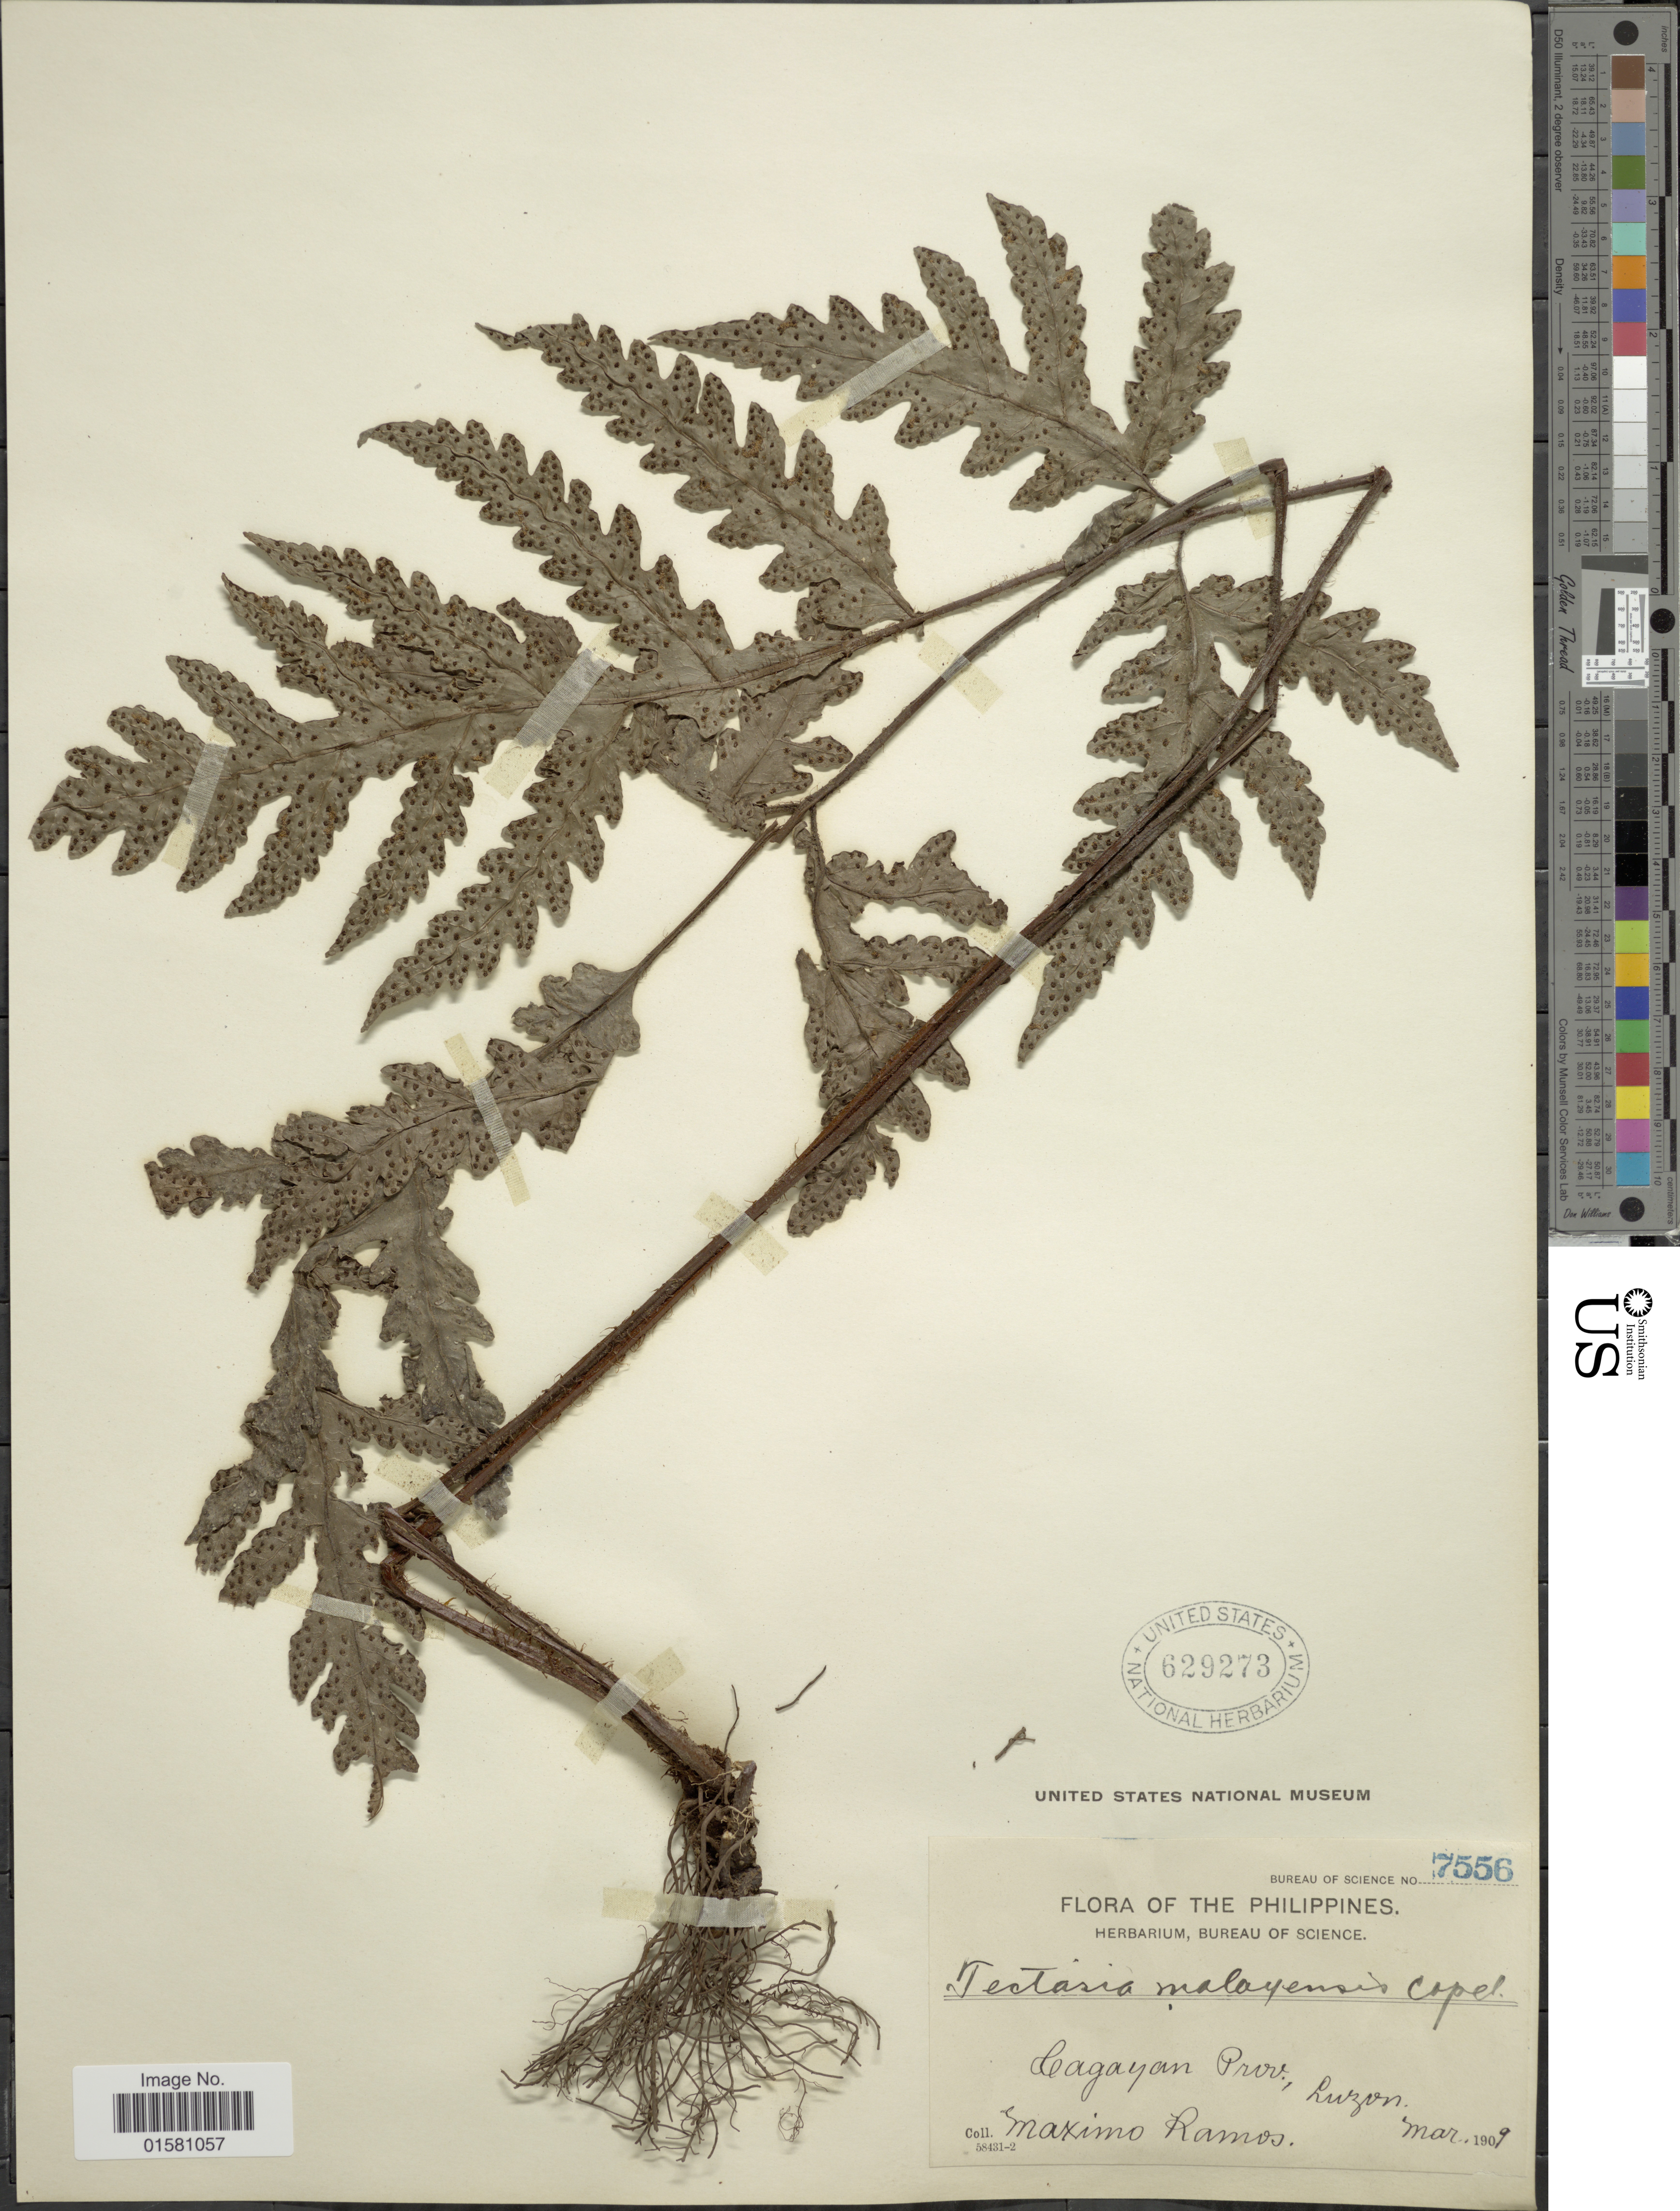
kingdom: Plantae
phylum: Tracheophyta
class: Polypodiopsida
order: Polypodiales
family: Tectariaceae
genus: Tectaria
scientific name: Tectaria griffithii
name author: (Baker) C. Chr.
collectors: M. Ramos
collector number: Bureau of Science 7556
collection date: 1909-03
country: Philippines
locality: Cagayan Prov., Luzon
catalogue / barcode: US 629273